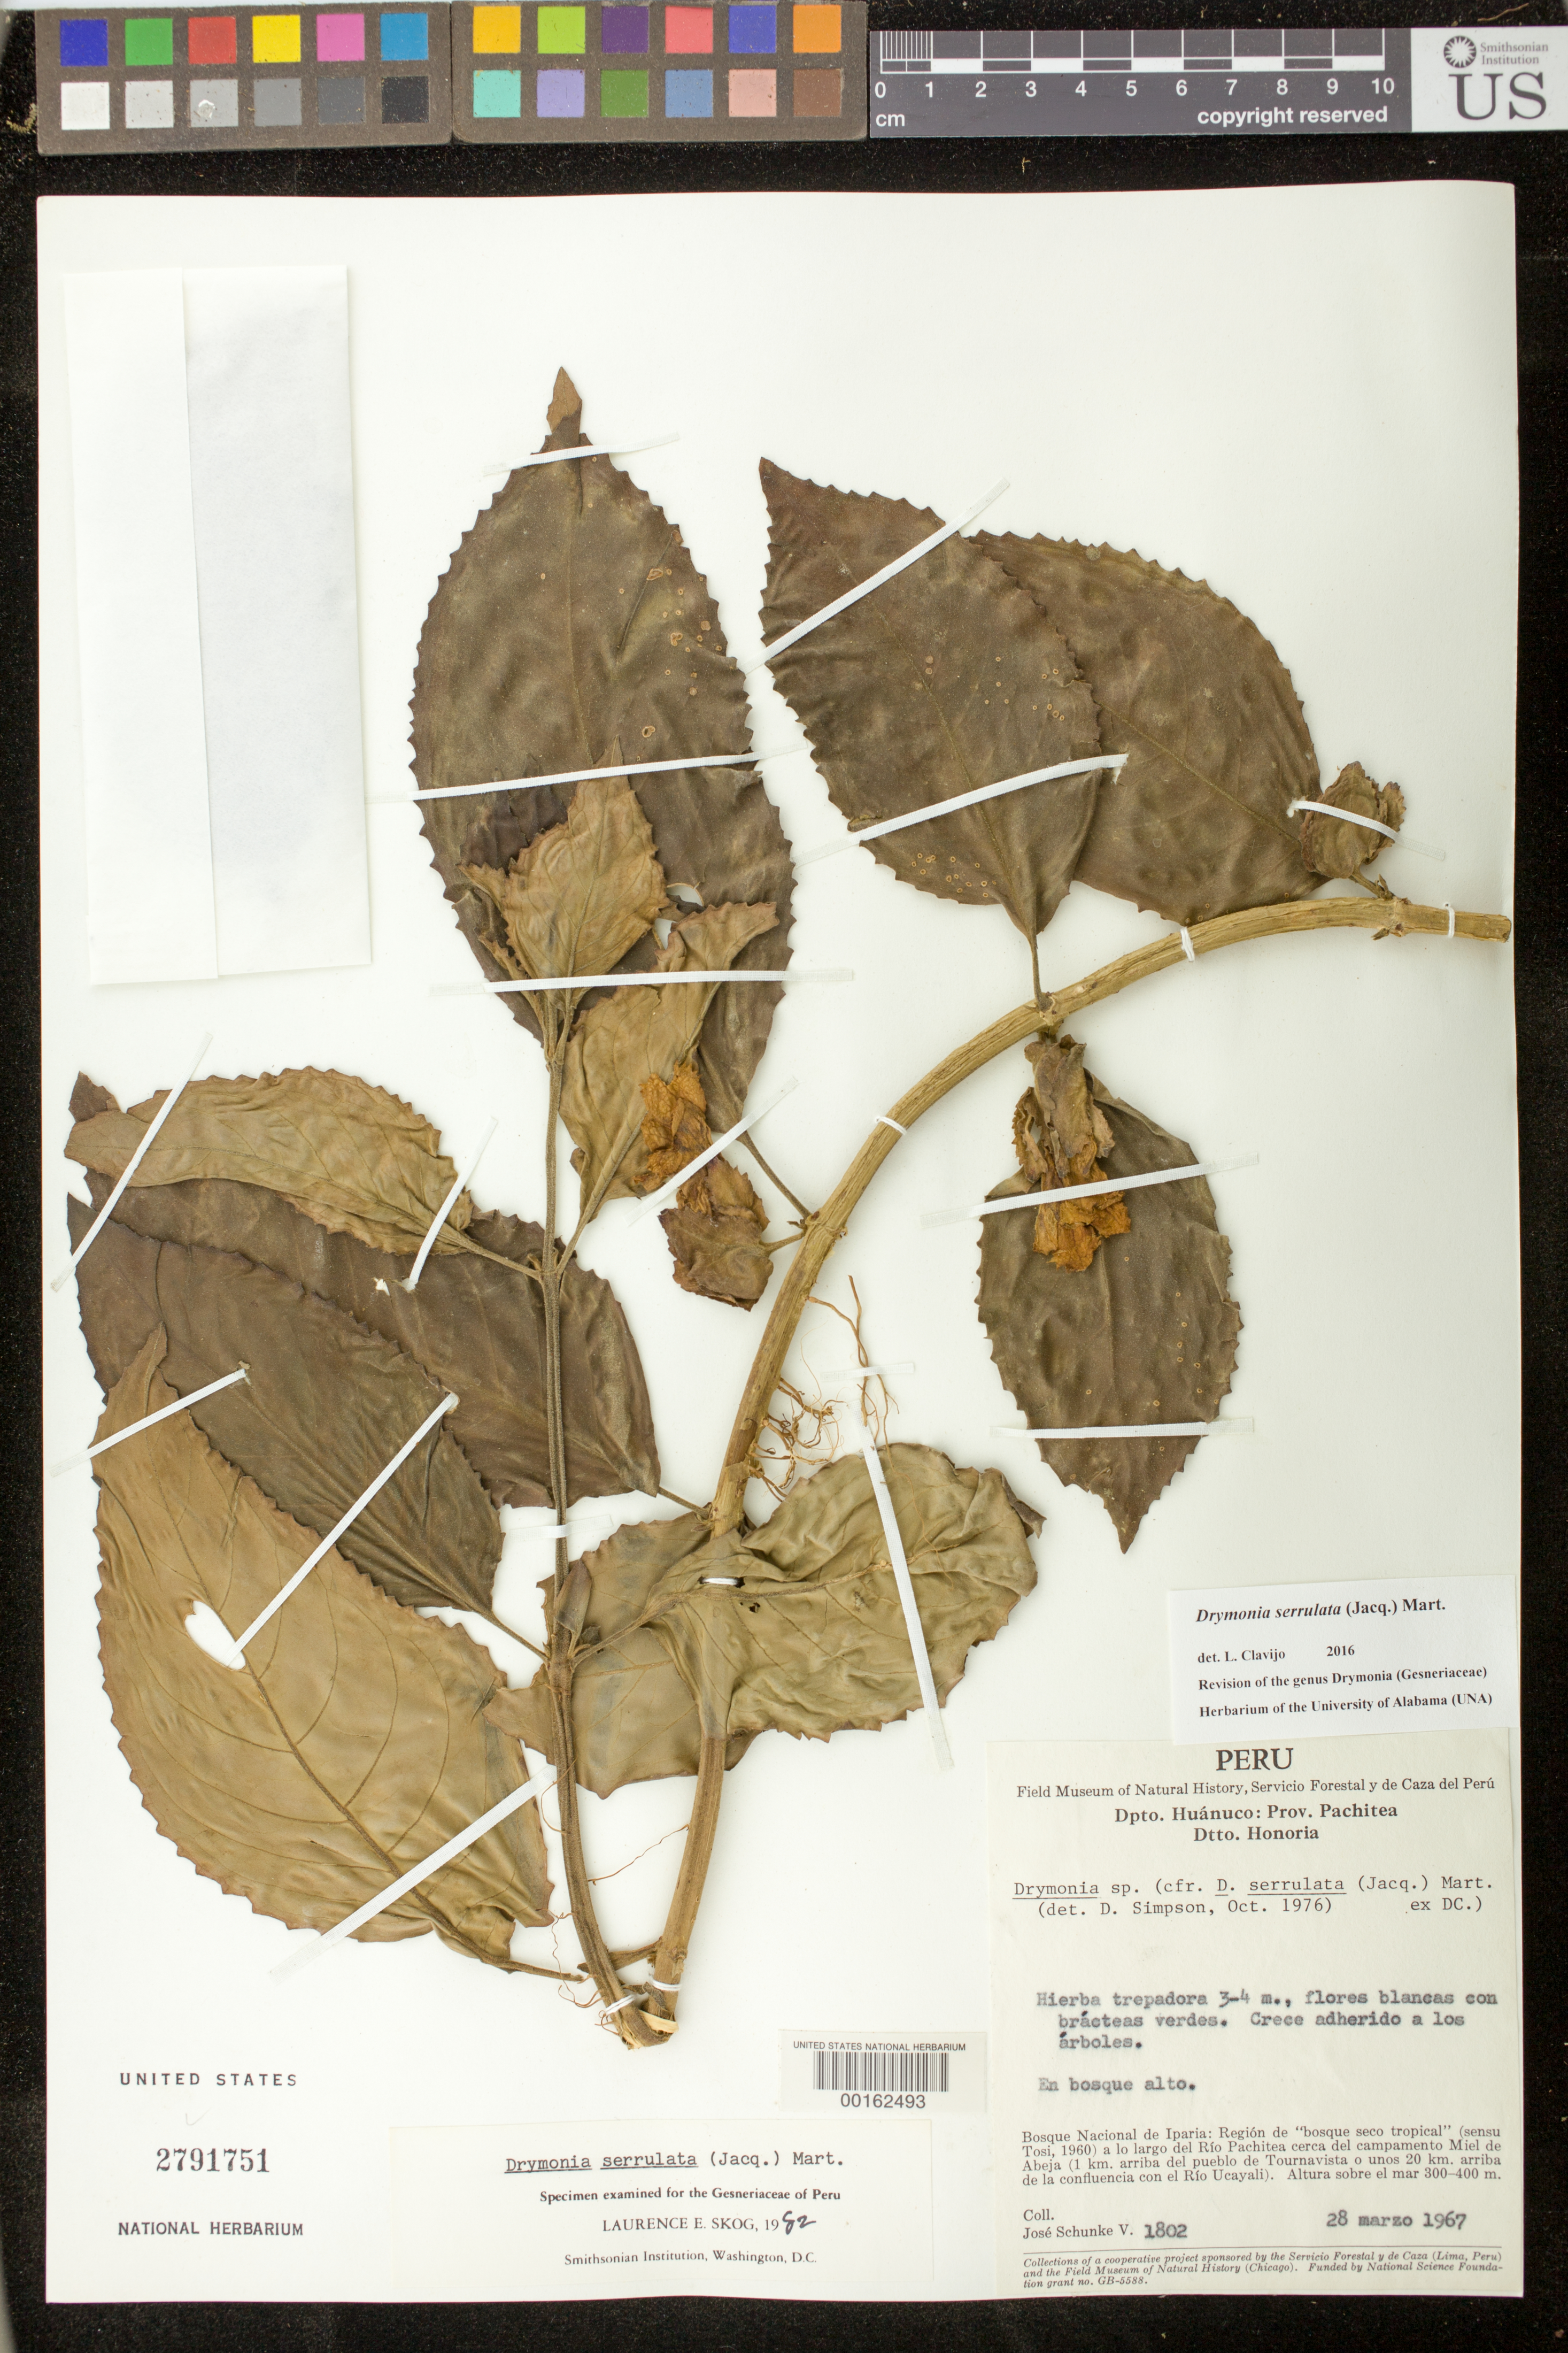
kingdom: Plantae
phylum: Tracheophyta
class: Magnoliopsida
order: Lamiales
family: Gesneriaceae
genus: Drymonia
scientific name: Drymonia serrulata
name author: (Jacq.) Mart.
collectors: J. Schunke Vigo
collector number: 1802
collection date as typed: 28 Mar 1967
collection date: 1967-03-28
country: Peru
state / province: Huánuco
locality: Prov. Pachitea; Dtto. Honoria, Natl Forest of Iparia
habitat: region of "secondary tropical forest" (sensu Tosi, 1960)...In tall forest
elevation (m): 300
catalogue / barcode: US 2791751